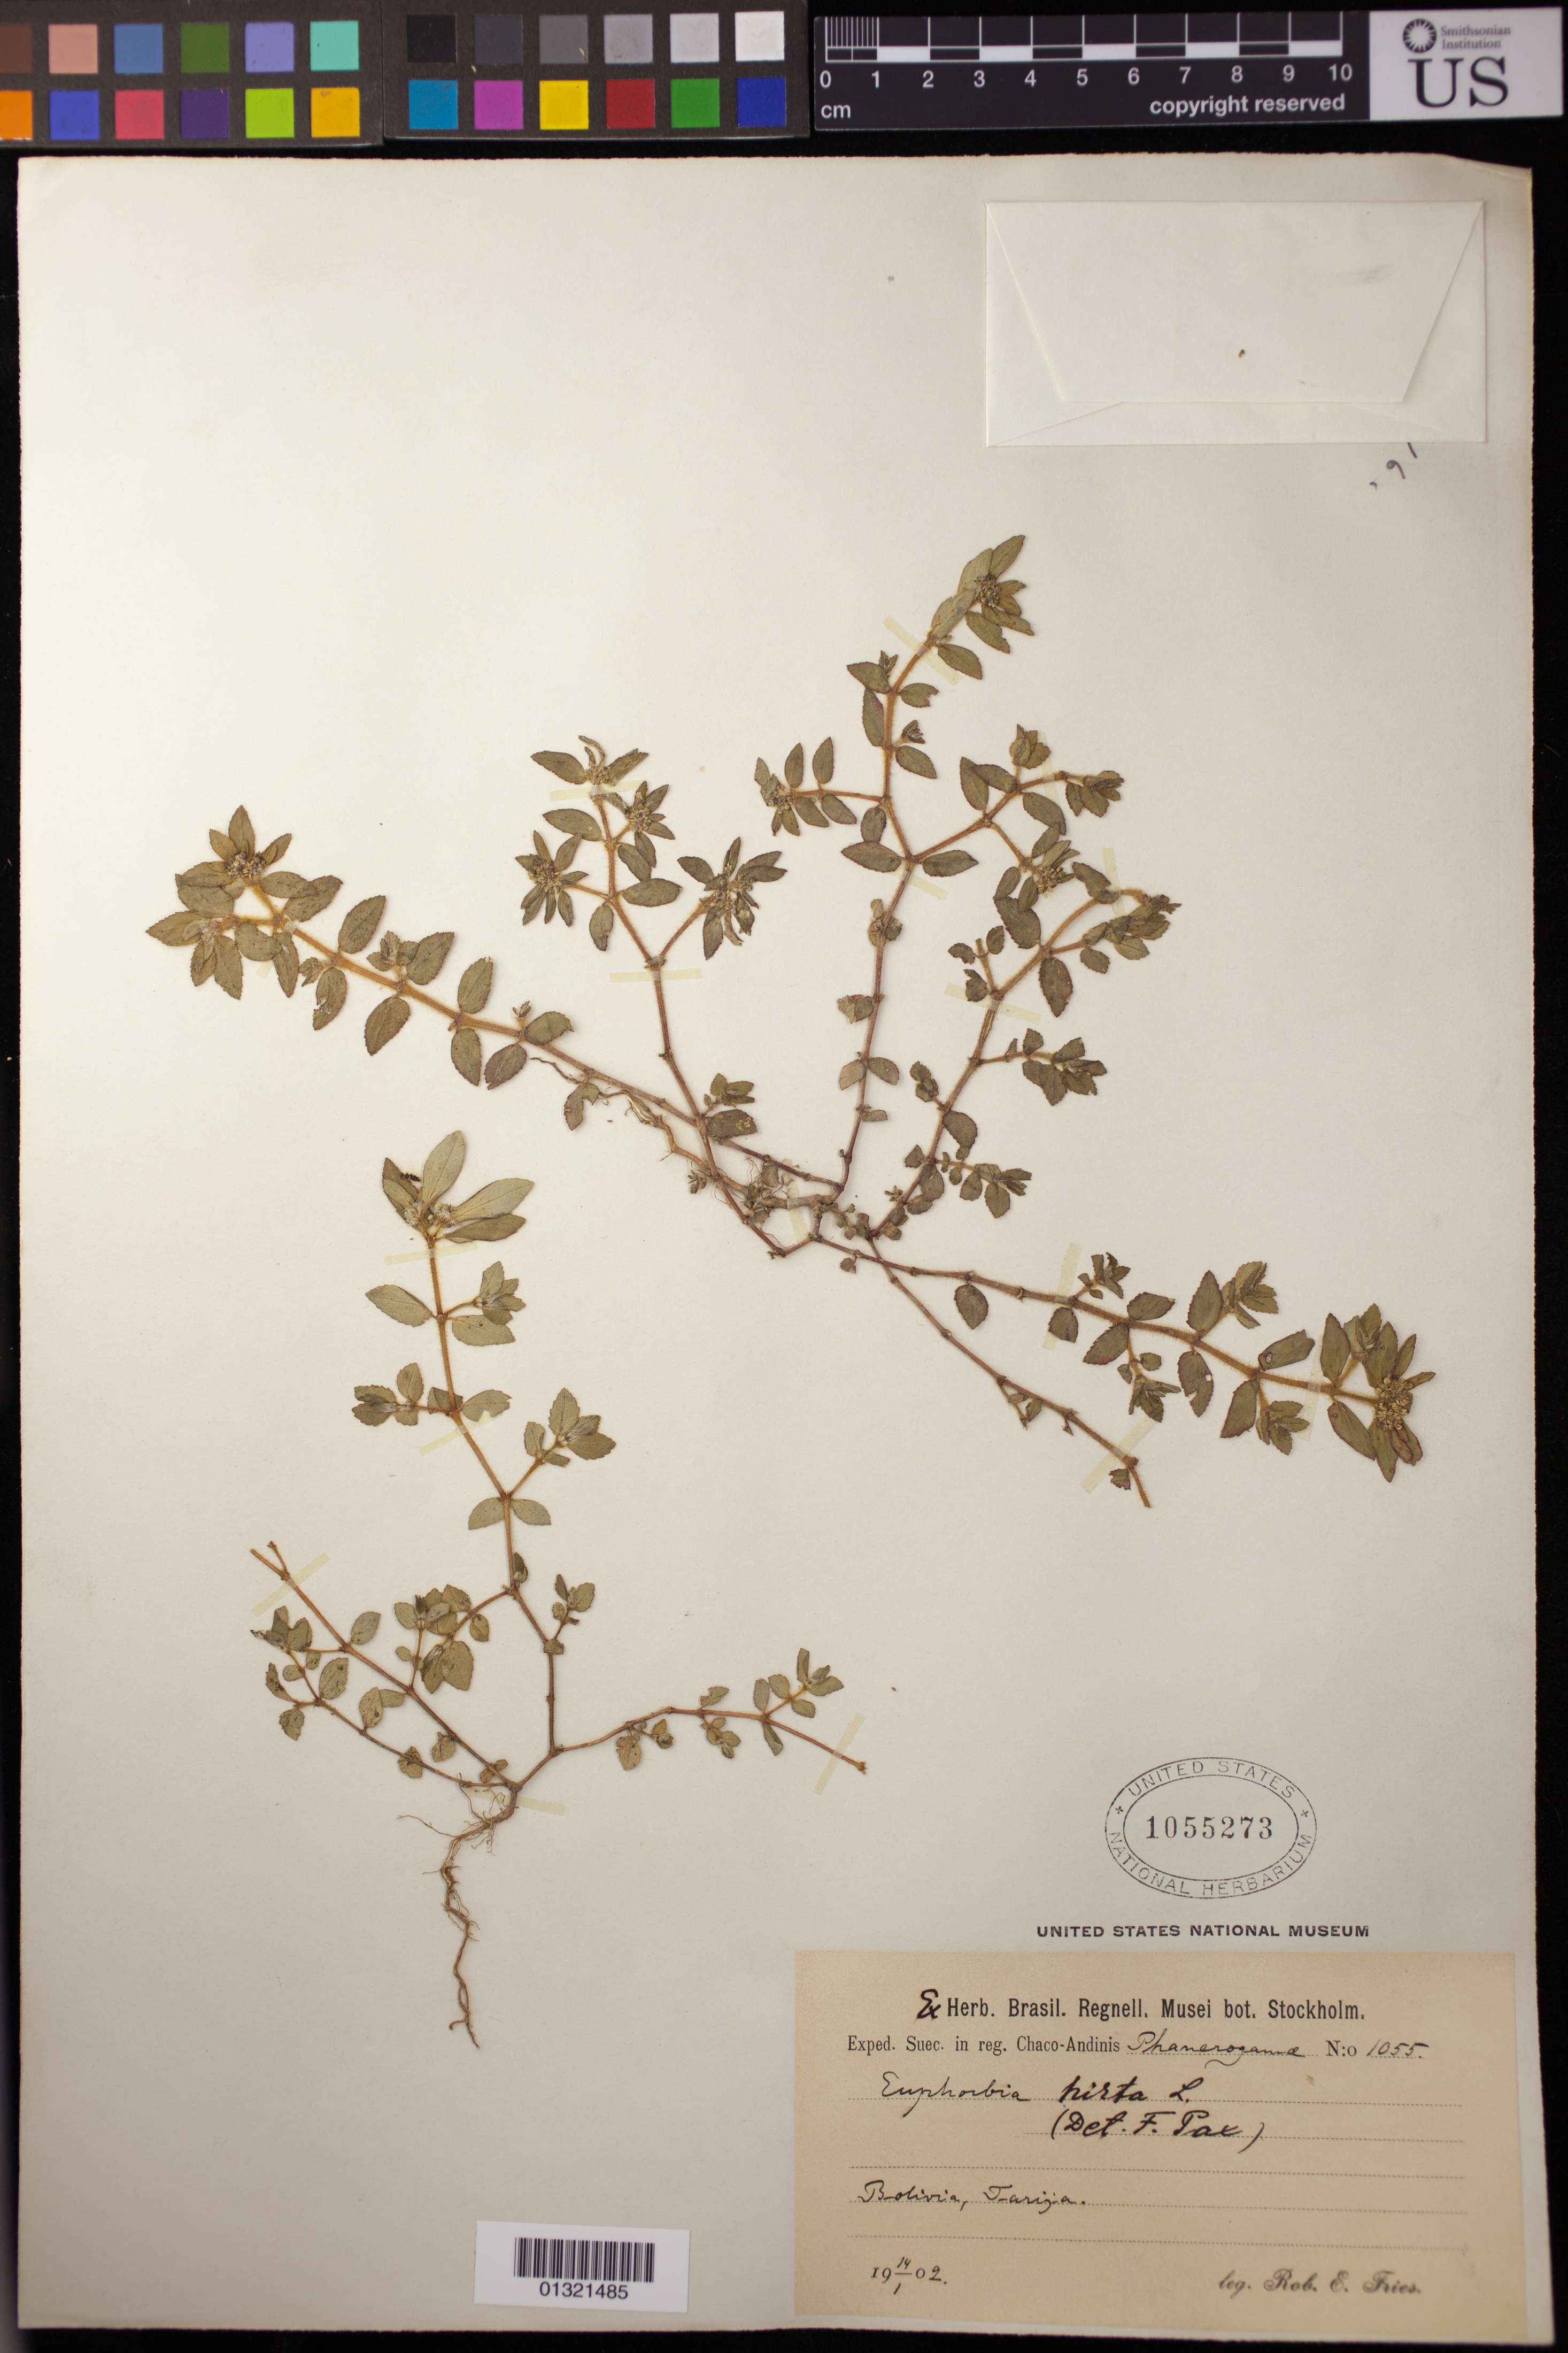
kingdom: Plantae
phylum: Tracheophyta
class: Magnoliopsida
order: Malpighiales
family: Euphorbiaceae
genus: Euphorbia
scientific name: Euphorbia hirta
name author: L.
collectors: R. E. Fries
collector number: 1055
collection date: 1902-01-14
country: Bolivia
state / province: Tarija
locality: Reg. Chaco-Andinis; Tarija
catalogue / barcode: US 1055273